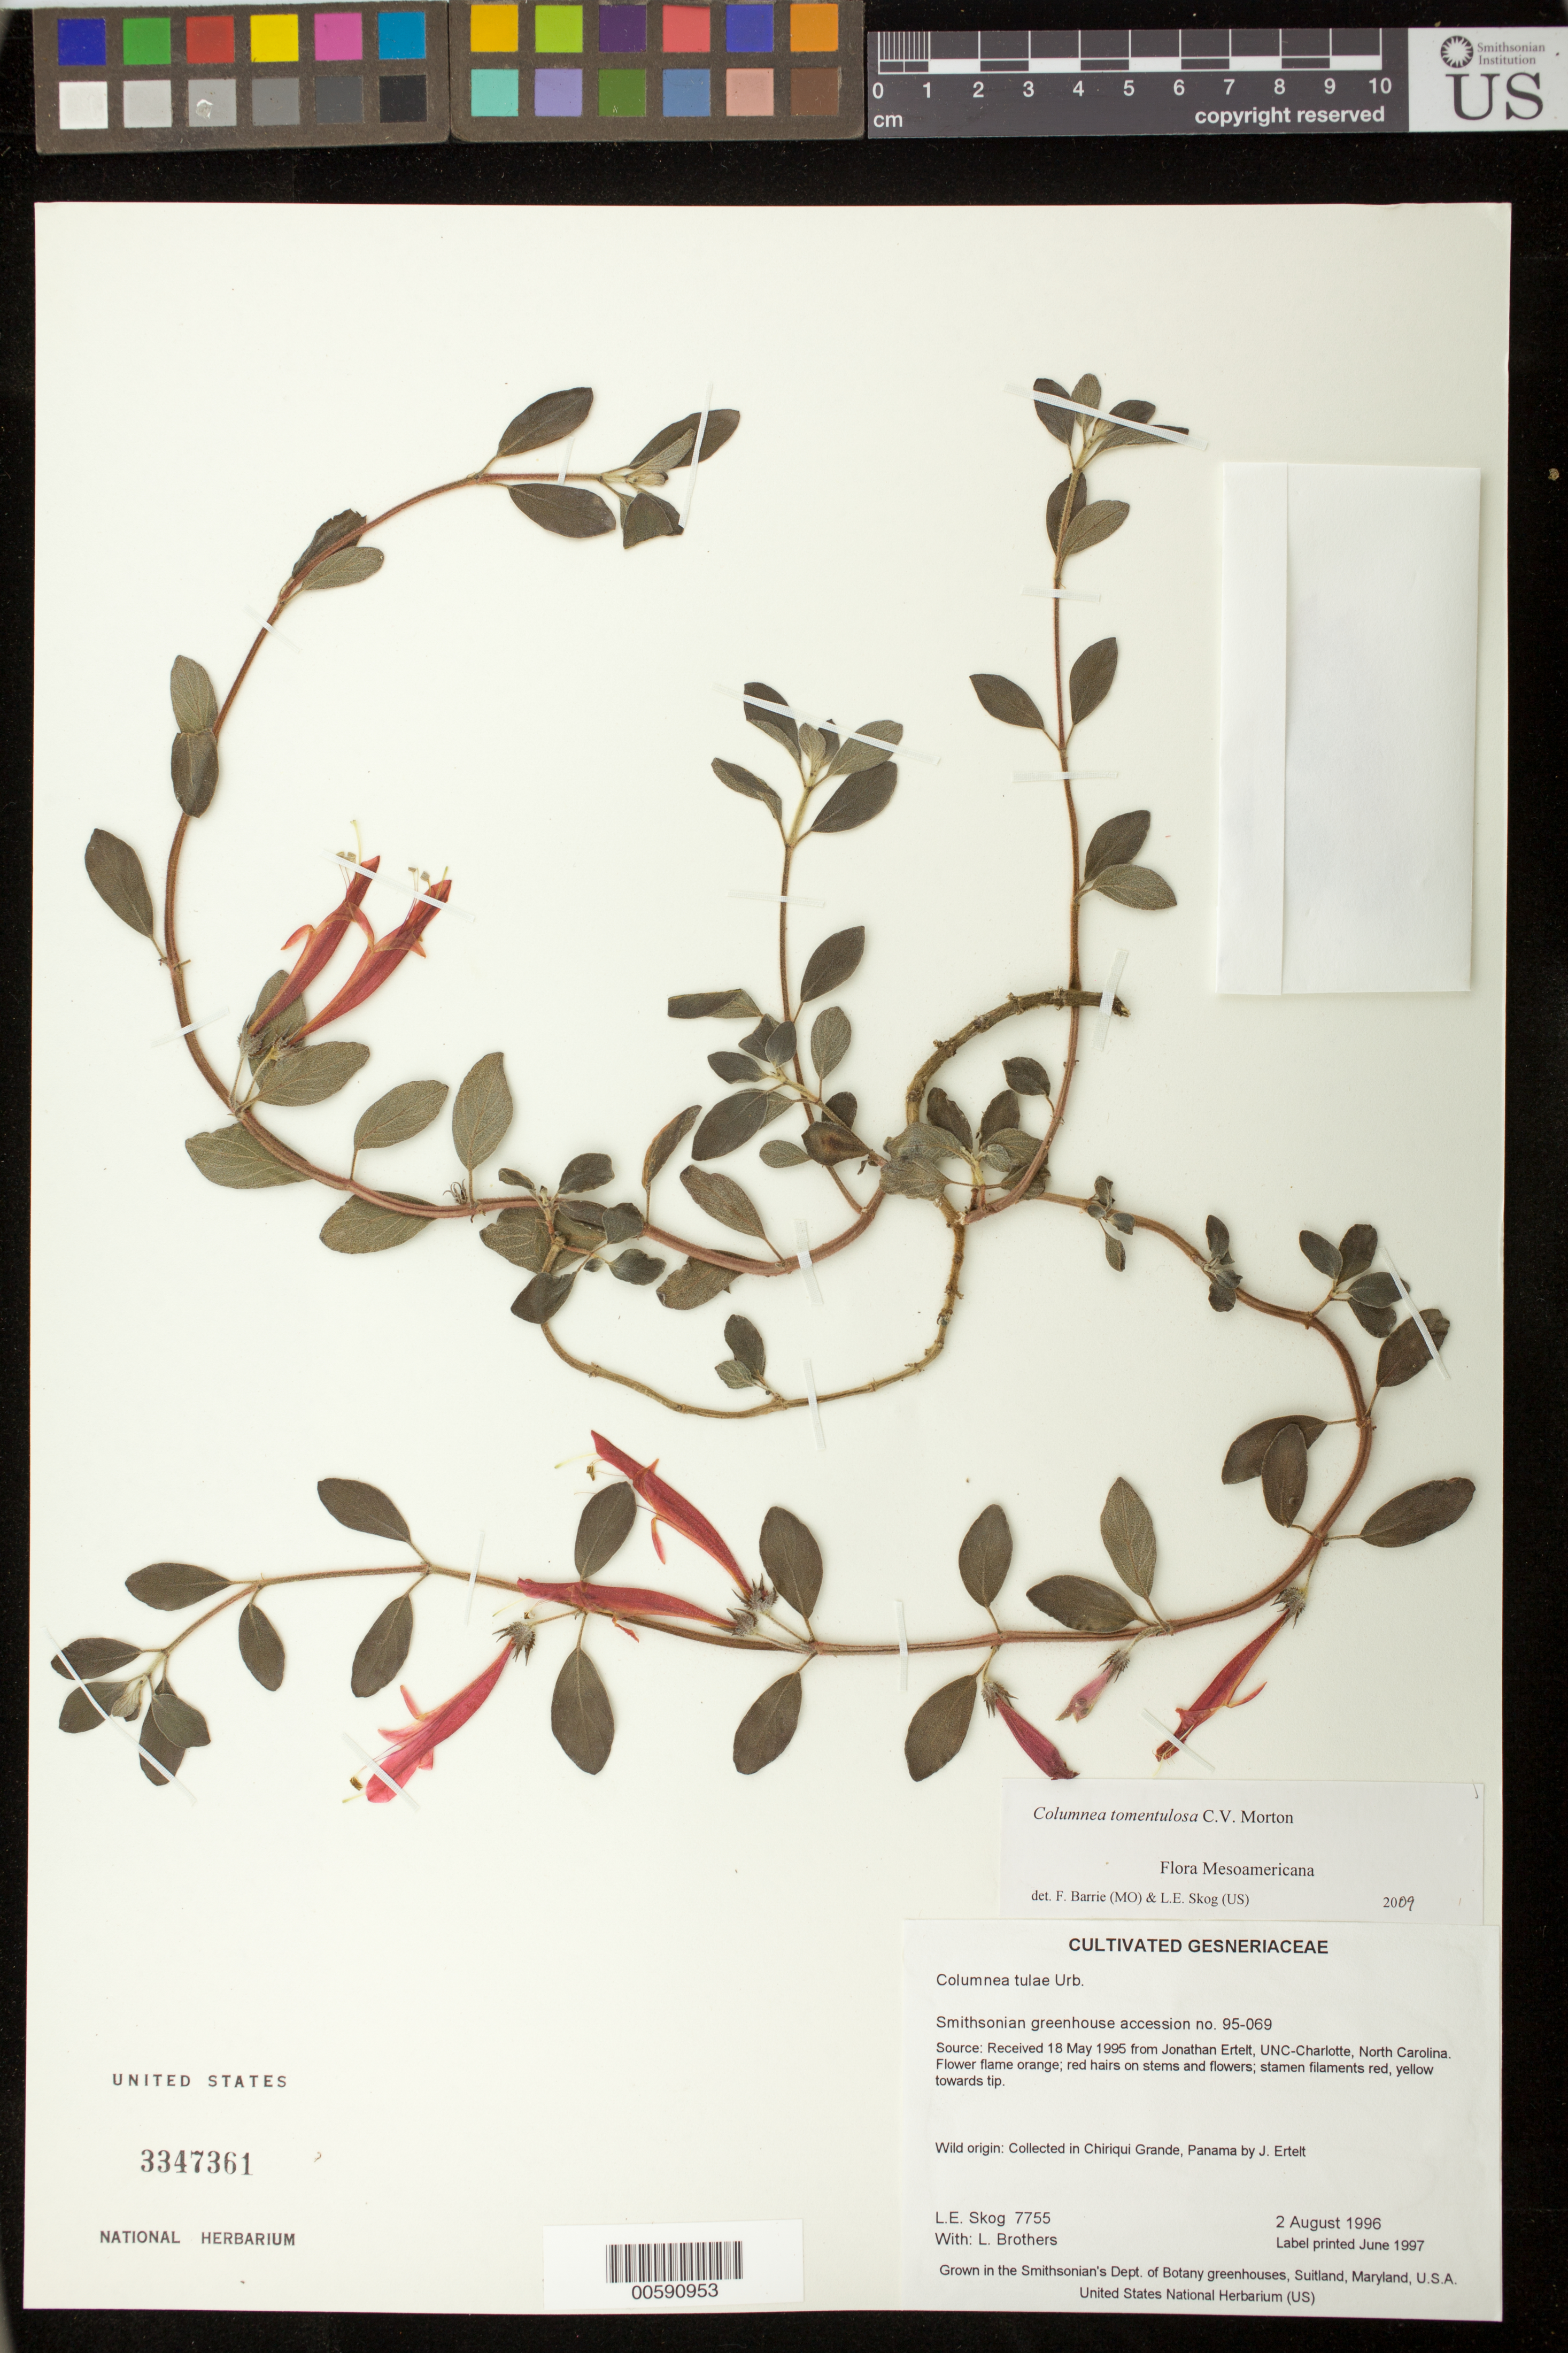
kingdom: Plantae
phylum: Tracheophyta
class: Magnoliopsida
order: Lamiales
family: Gesneriaceae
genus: Columnea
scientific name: Columnea tomentulosa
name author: C.V. Morton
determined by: Barrie, F. R.; Skog, Laurence E.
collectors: L. E. Skog & L. Brothers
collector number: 7755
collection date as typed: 02 Aug 1996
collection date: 1996-08-02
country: Panama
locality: Grown in the Smithsonian's Dept. of Botany greenhouses, Suitland, Maryland, U.S.A.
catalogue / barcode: US 3347361